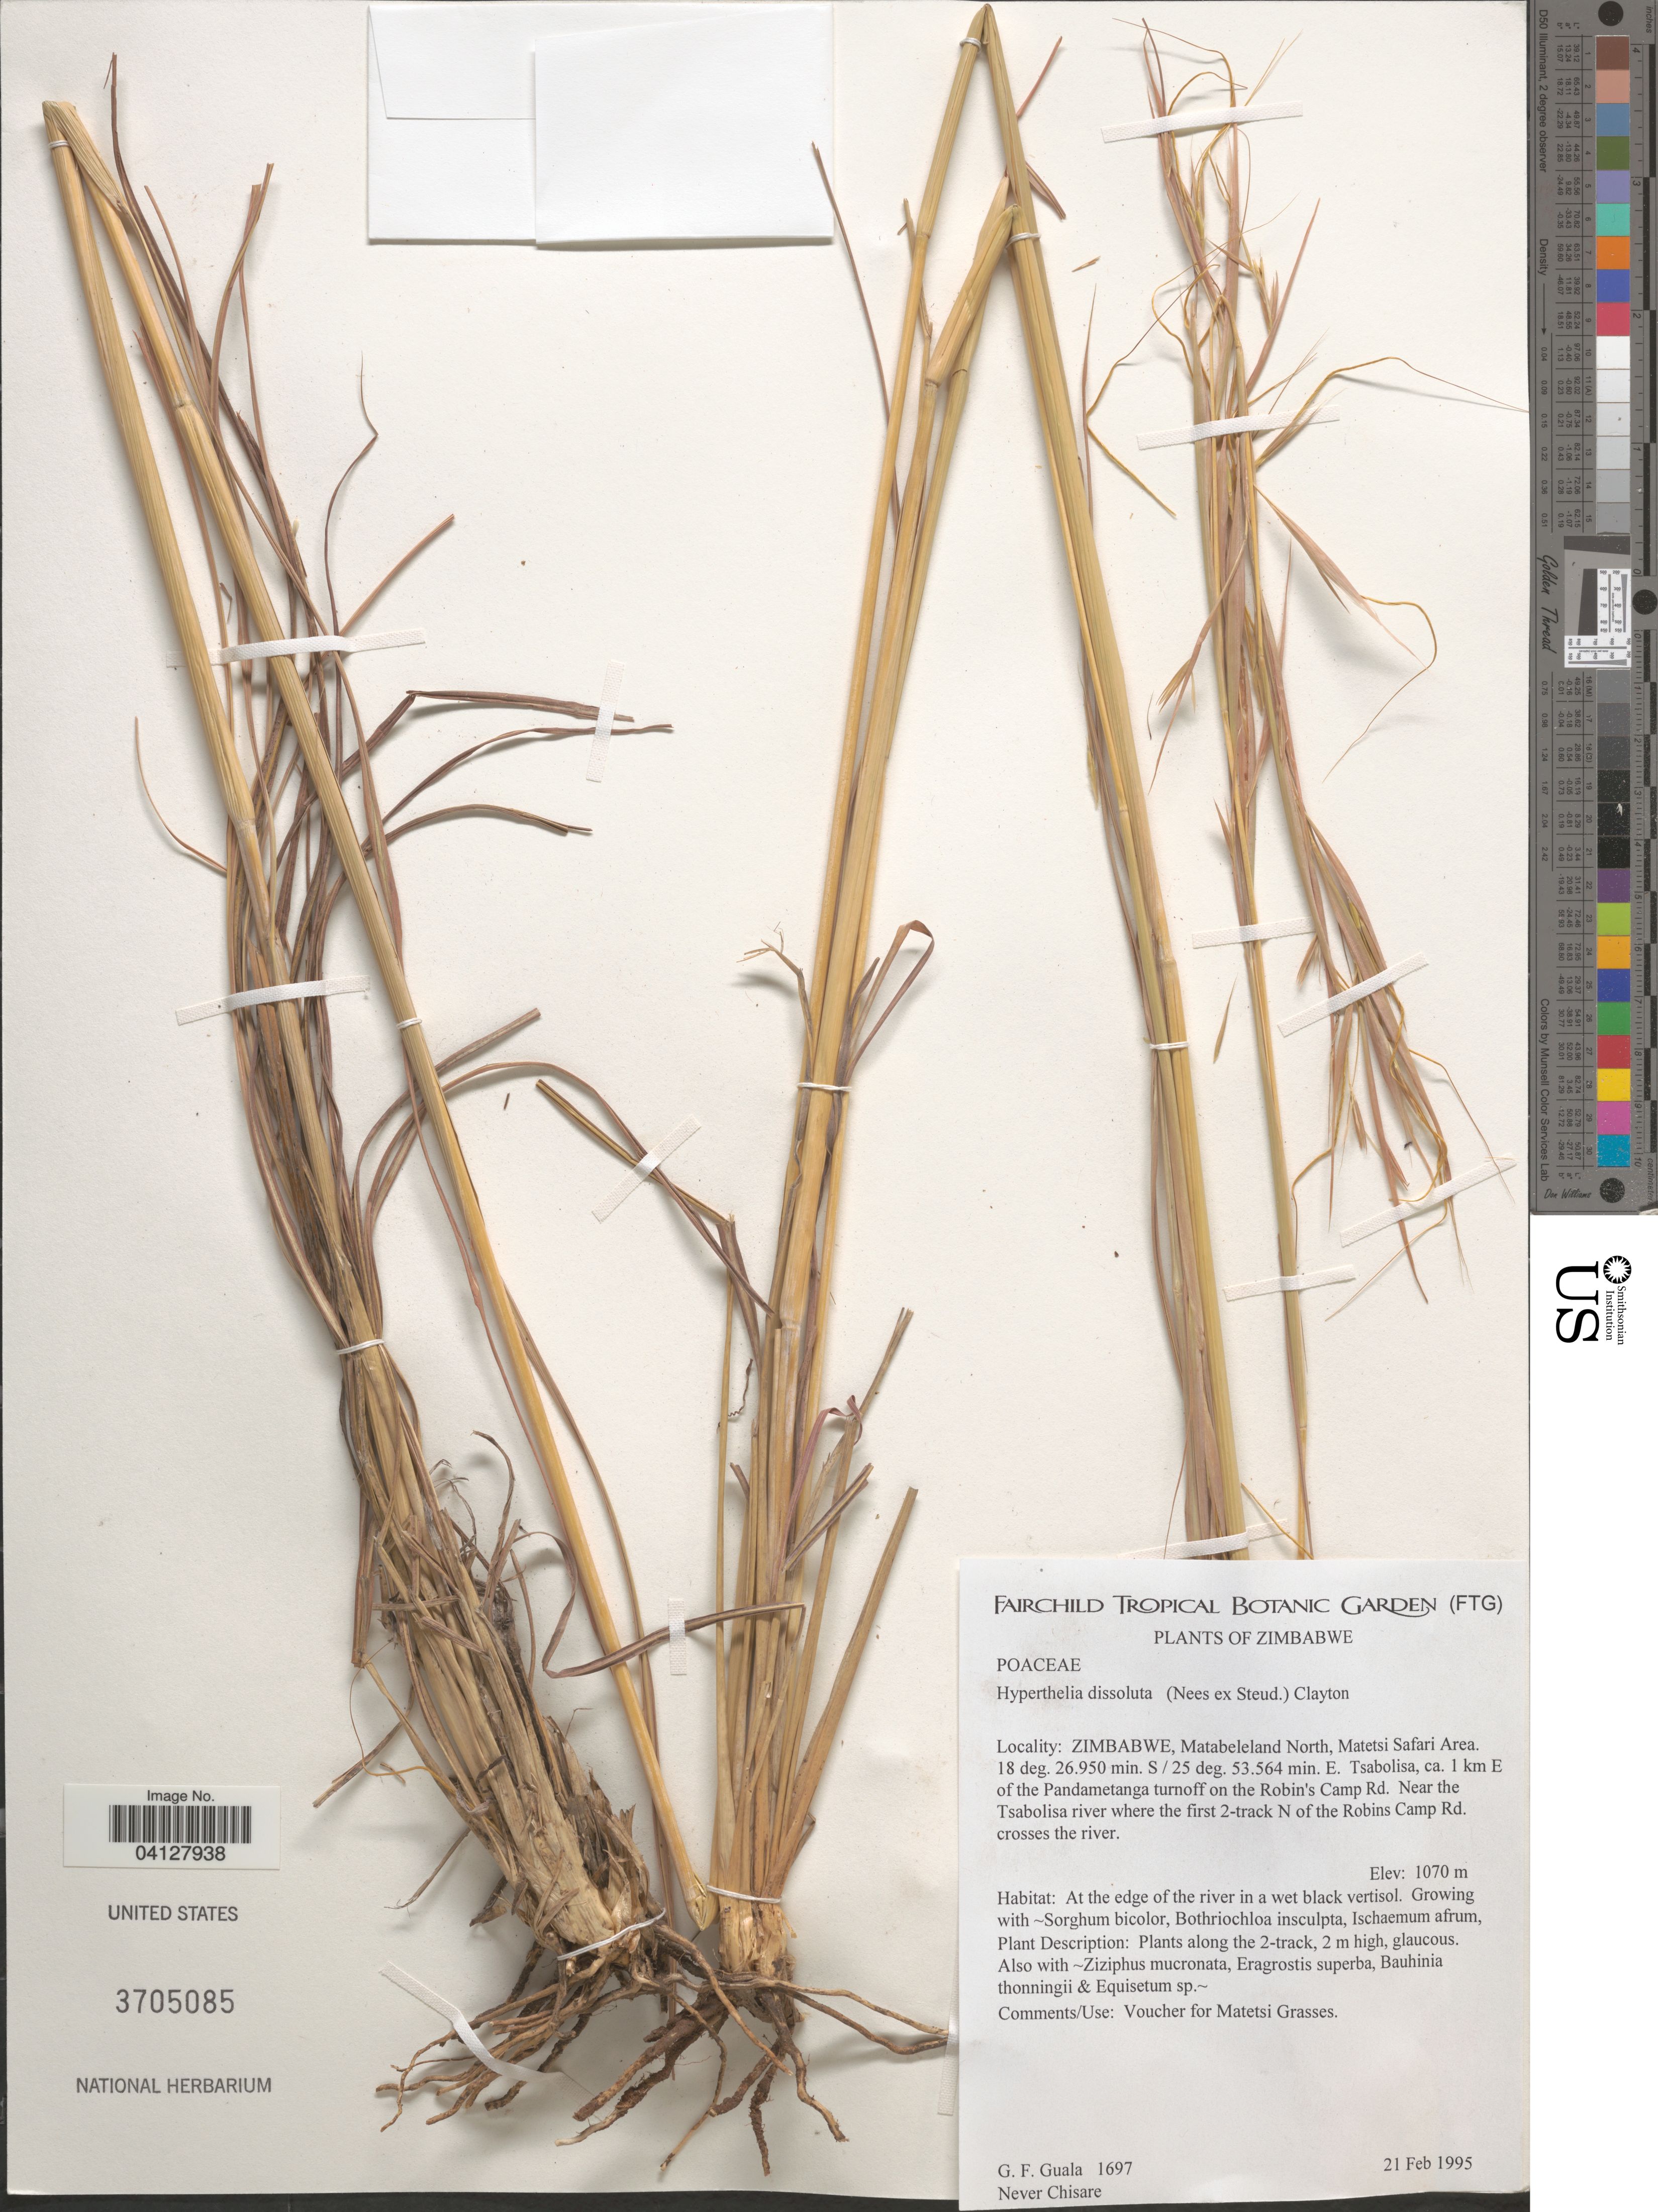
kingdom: Plantae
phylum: Tracheophyta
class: Liliopsida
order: Poales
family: Poaceae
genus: Hyperthelia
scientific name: Hyperthelia dissoluta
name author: (Nees ex Steud.) Clayton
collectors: G. Guala & N. Chisare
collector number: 1697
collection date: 1995-02-21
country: Zimbabwe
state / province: Matabeleland North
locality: Matetsi Safari Area. Tsabolisa, ca. 1 km E of the Pandametanga turnoff on the Robin's Camp Rd. Near the Tsabolisa river where the first 2-track N of the Robins Camp Rd. crosses the river.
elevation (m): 1070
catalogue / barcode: US 3705085